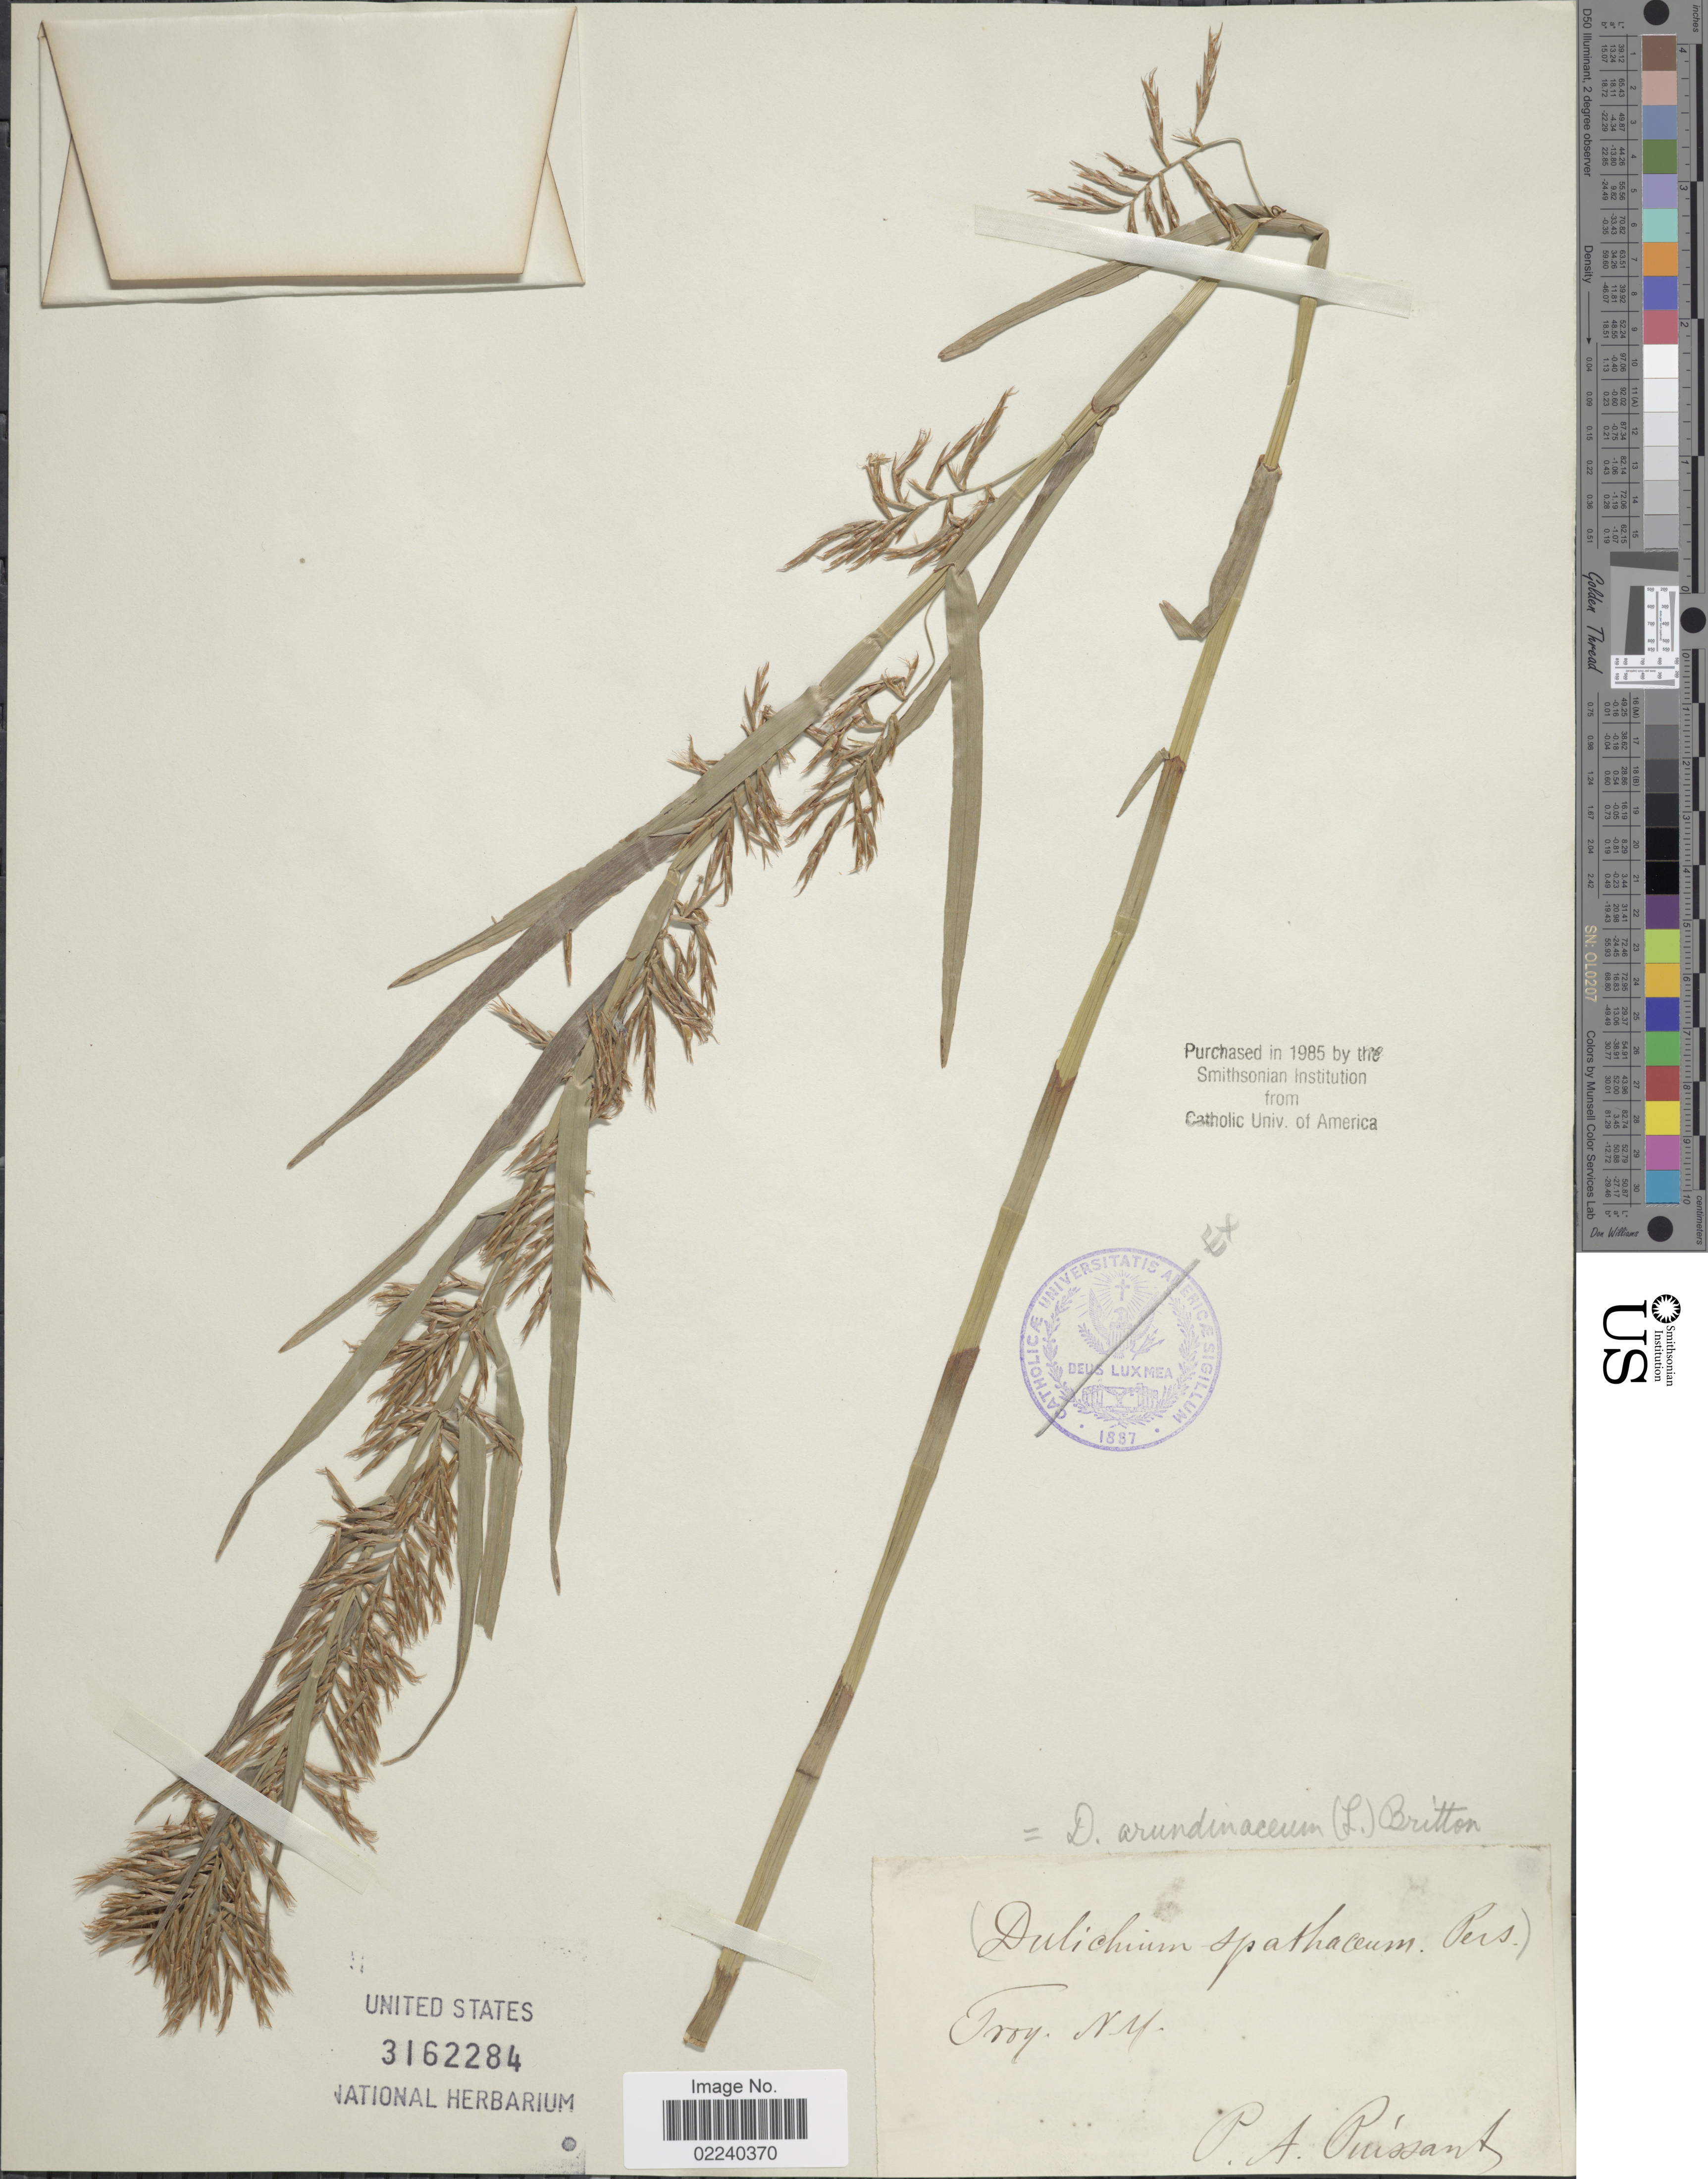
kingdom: Plantae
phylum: Tracheophyta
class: Liliopsida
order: Poales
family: Cyperaceae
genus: Dulichium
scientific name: Dulichium arundinaceum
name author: (L.) Britton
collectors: P. Puissant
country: United States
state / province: New York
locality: Troy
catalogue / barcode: US 3162284